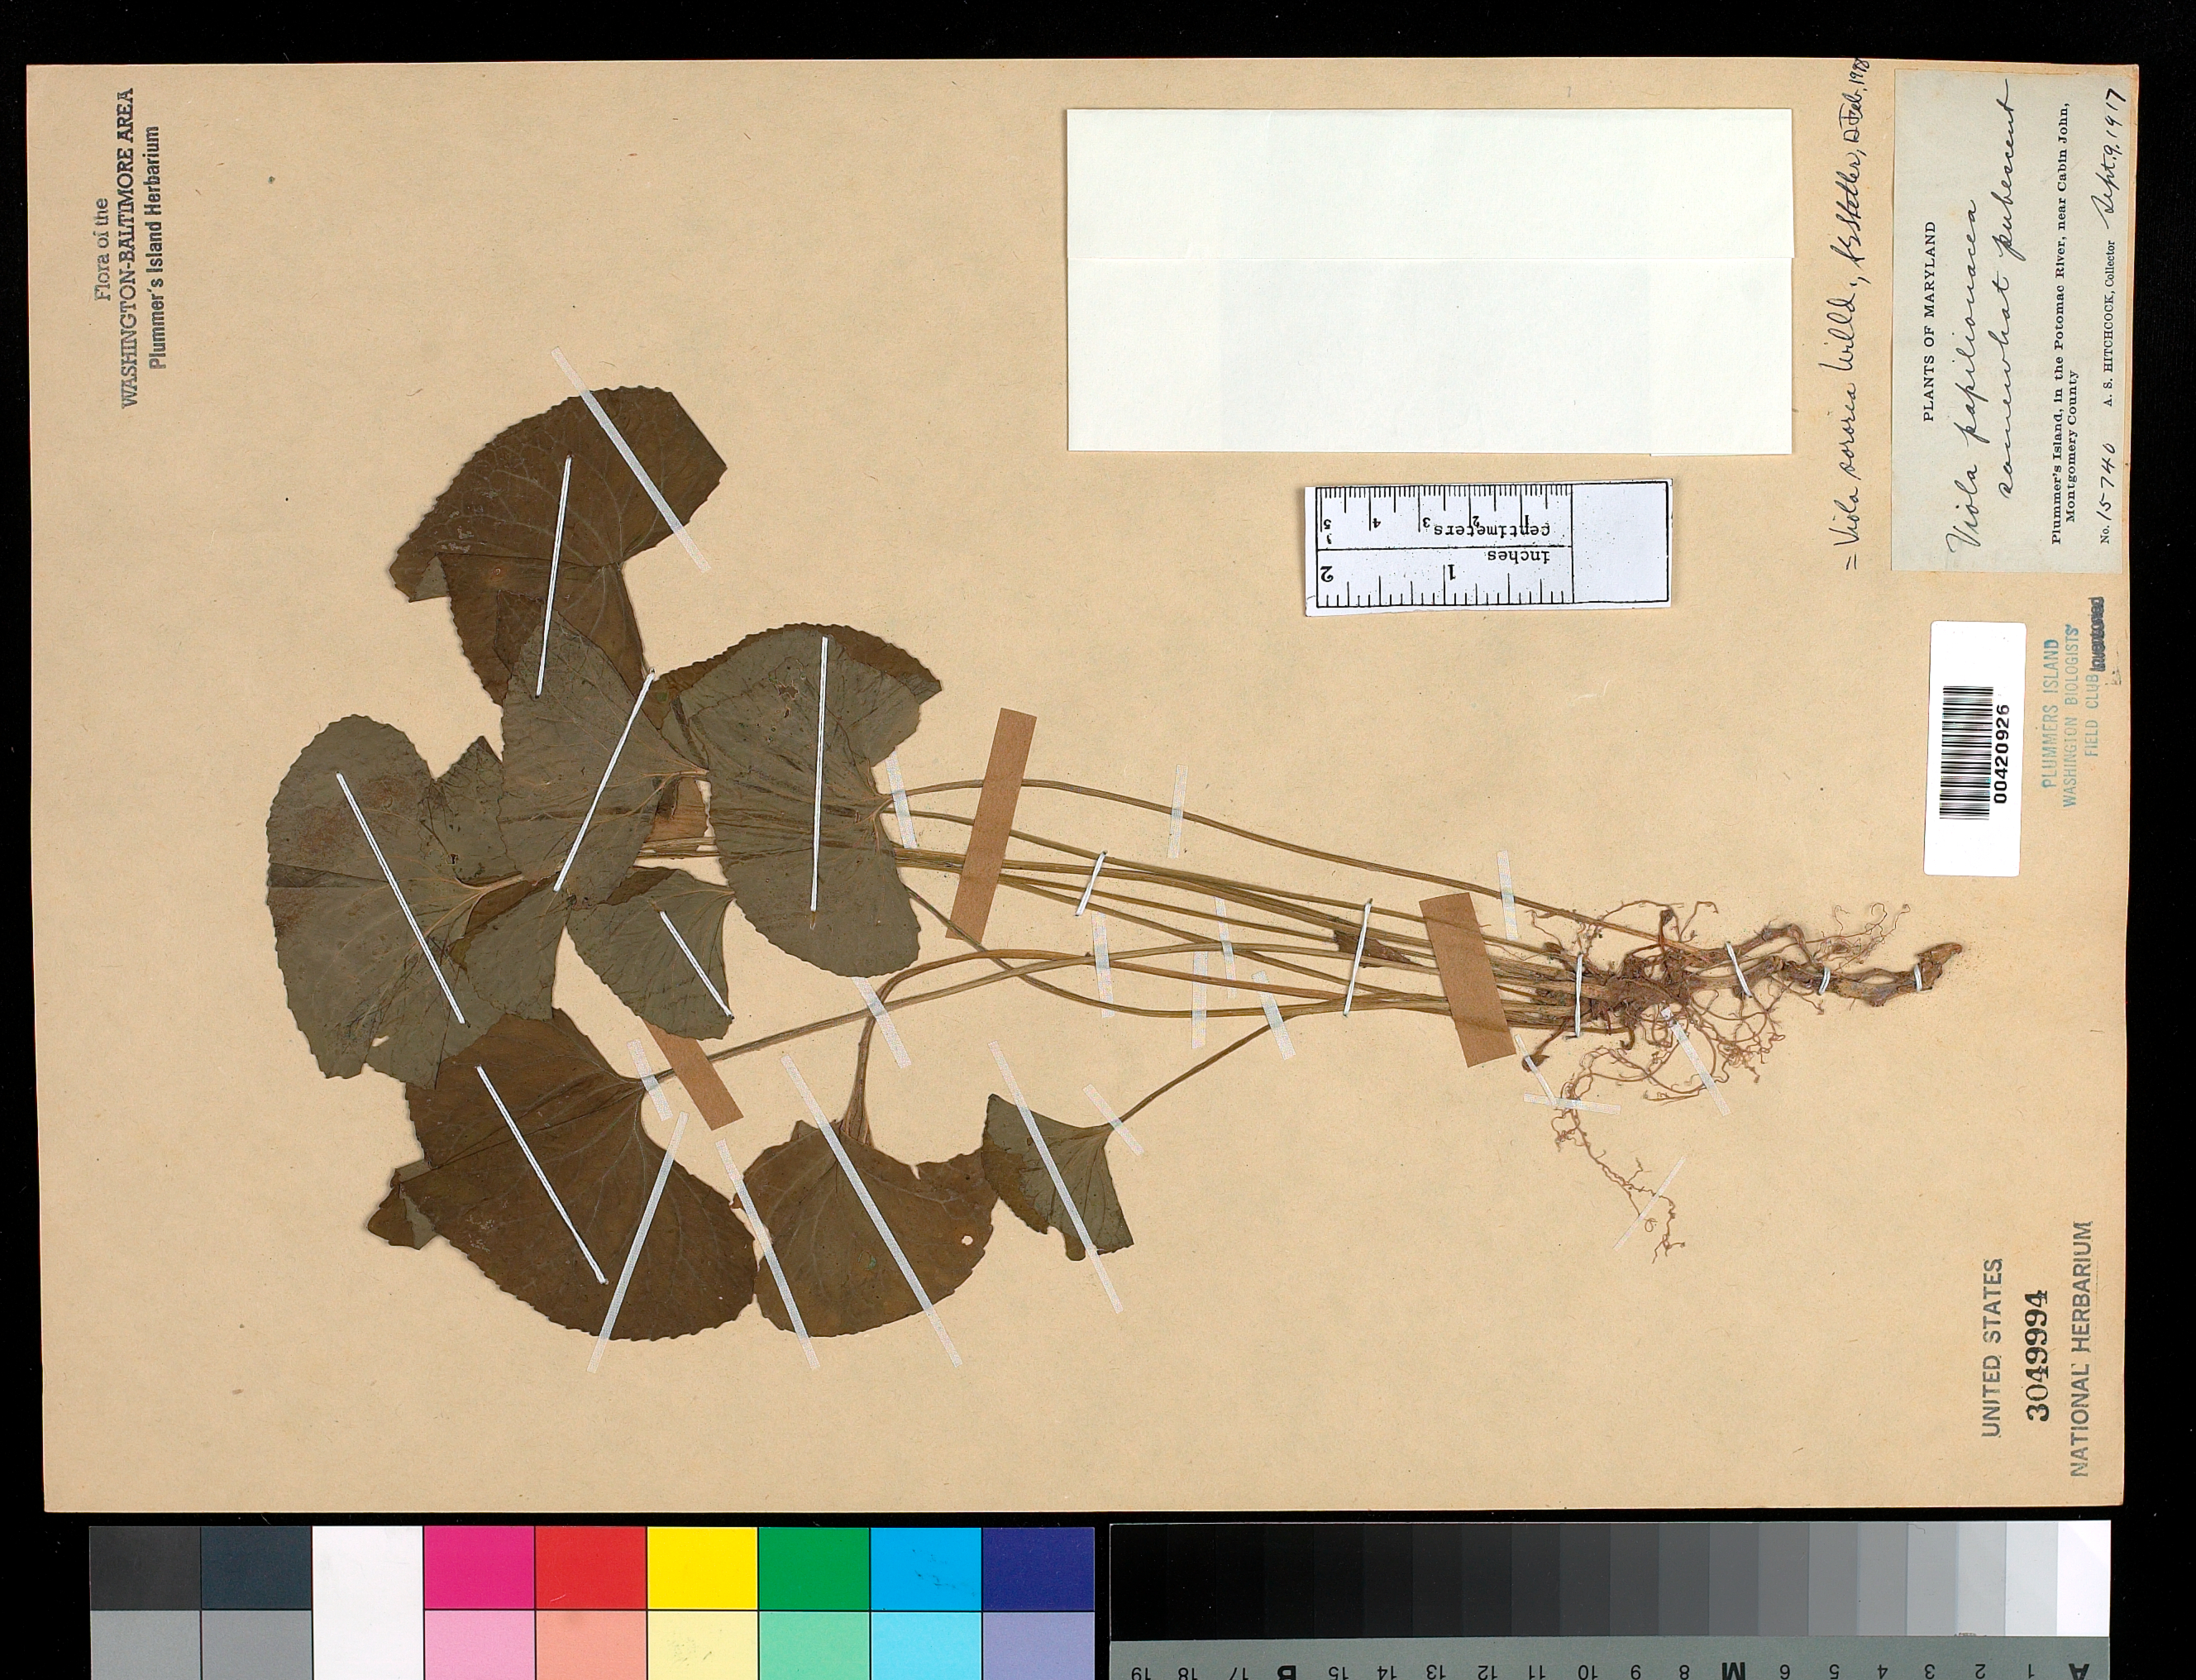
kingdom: Plantae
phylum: Tracheophyta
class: Magnoliopsida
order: Malpighiales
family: Violaceae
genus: Viola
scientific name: Viola sororia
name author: Willd.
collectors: A. S. Hitchcock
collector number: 15740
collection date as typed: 09 Sep 1917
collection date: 1917-09-09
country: United States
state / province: Maryland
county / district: Montgomery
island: Plummers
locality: Plummer's Island Plummers Island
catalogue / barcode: US 3049994